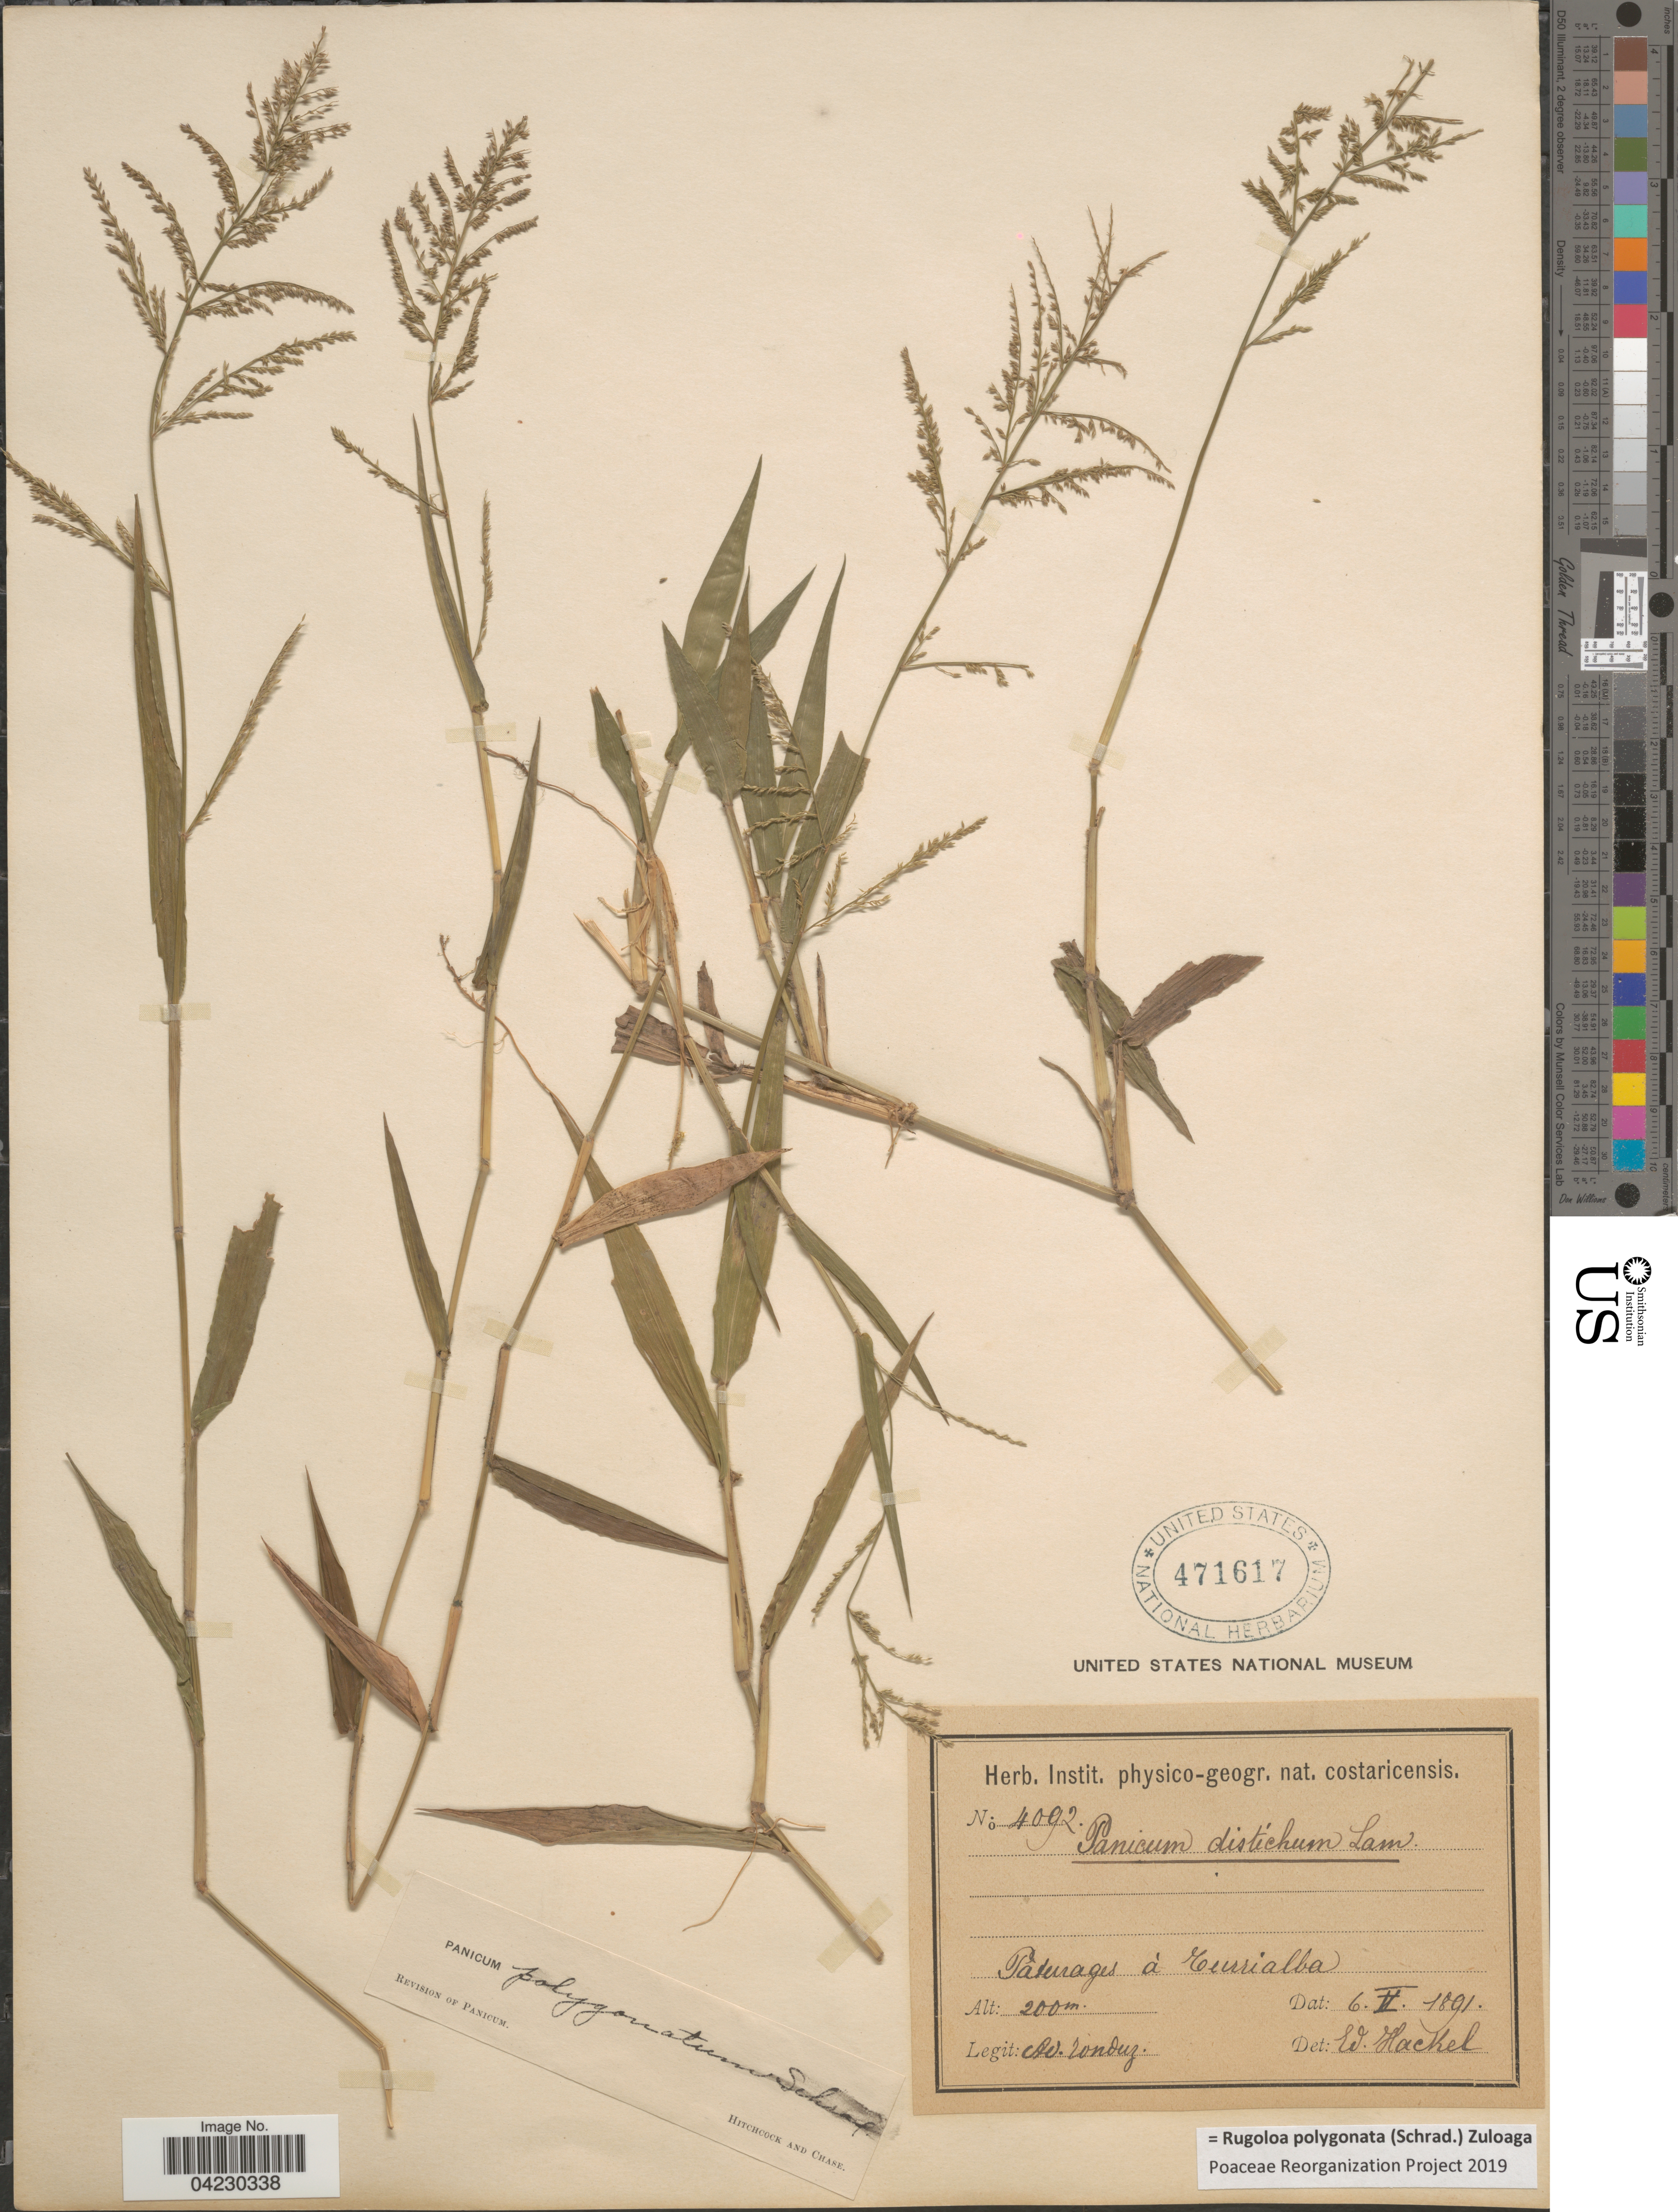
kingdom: Plantae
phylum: Tracheophyta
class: Liliopsida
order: Poales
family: Poaceae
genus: Rugoloa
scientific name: Rugoloa polygonata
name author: (Schrad.) Zuloaga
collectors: A. Tonduz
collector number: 4092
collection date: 1891-05-06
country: Costa Rica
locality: Paturages à Turrialba.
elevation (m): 200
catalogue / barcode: US 471617